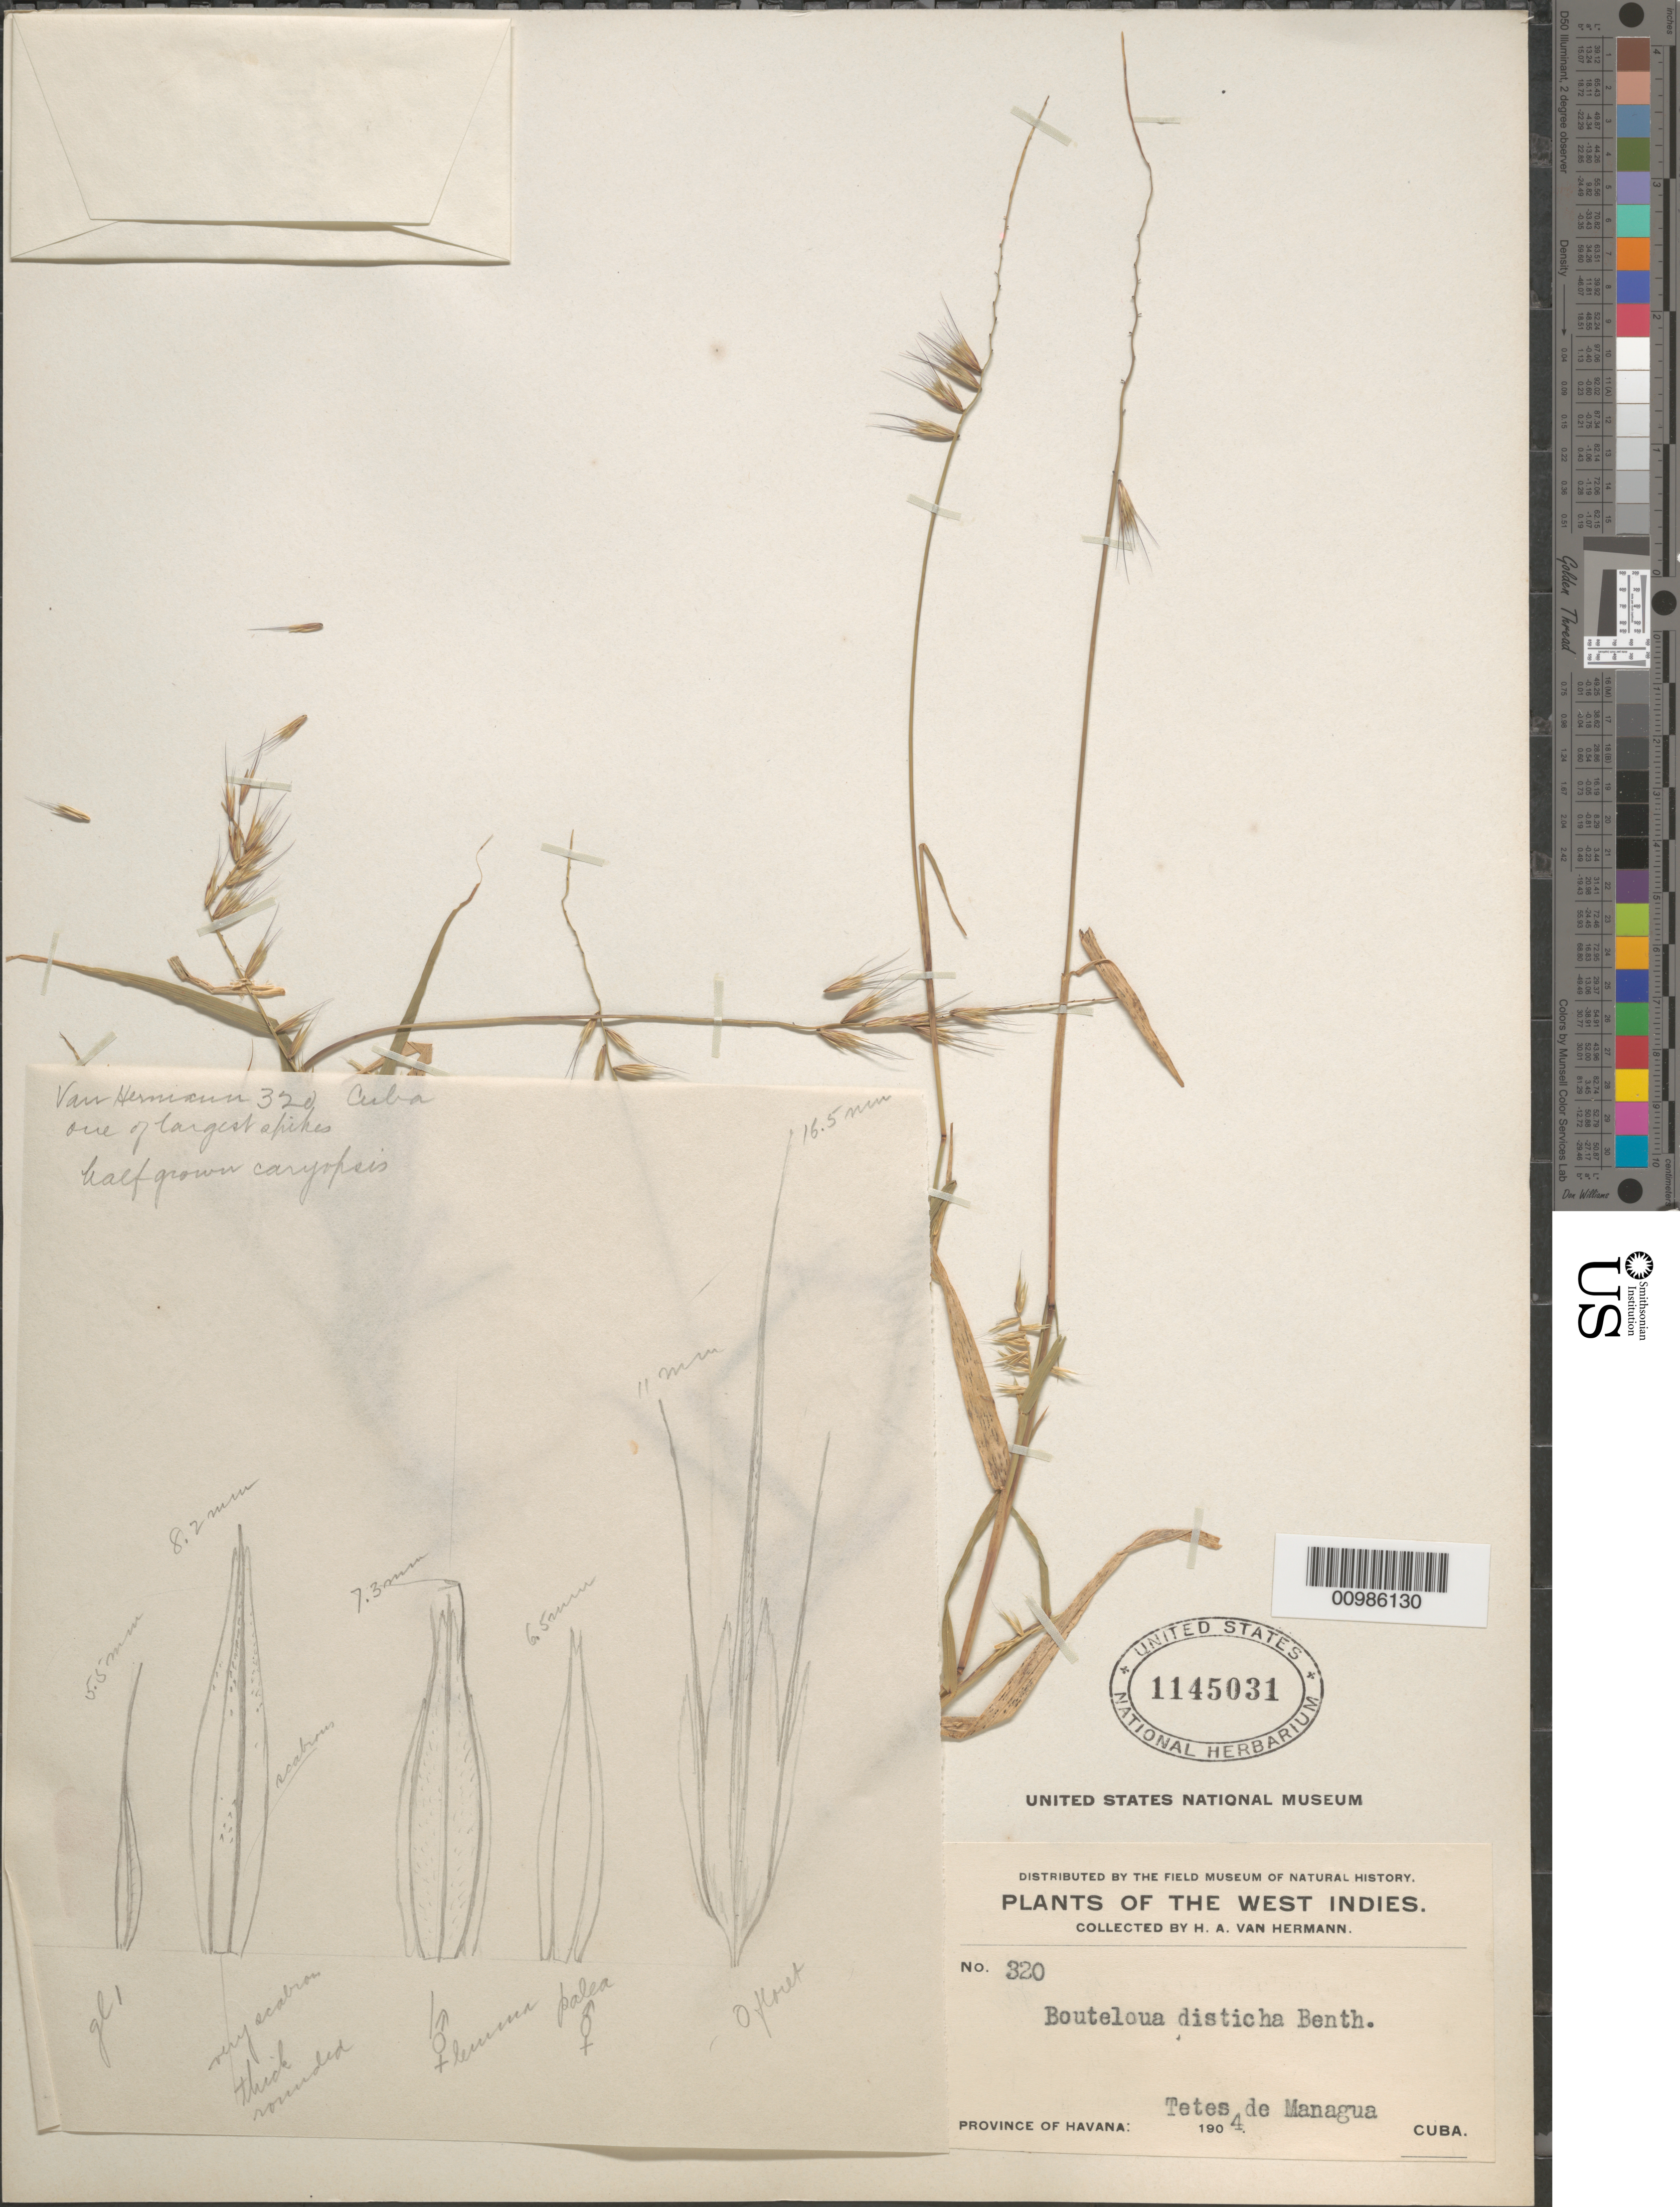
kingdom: Plantae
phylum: Tracheophyta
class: Liliopsida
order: Poales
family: Poaceae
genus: Bouteloua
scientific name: Bouteloua disticha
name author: (Kunth) Benth.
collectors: H. A. Van Hermann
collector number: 320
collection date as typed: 1904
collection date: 1904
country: Cuba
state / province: La Habana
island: Cuba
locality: La Habana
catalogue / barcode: US 1145031